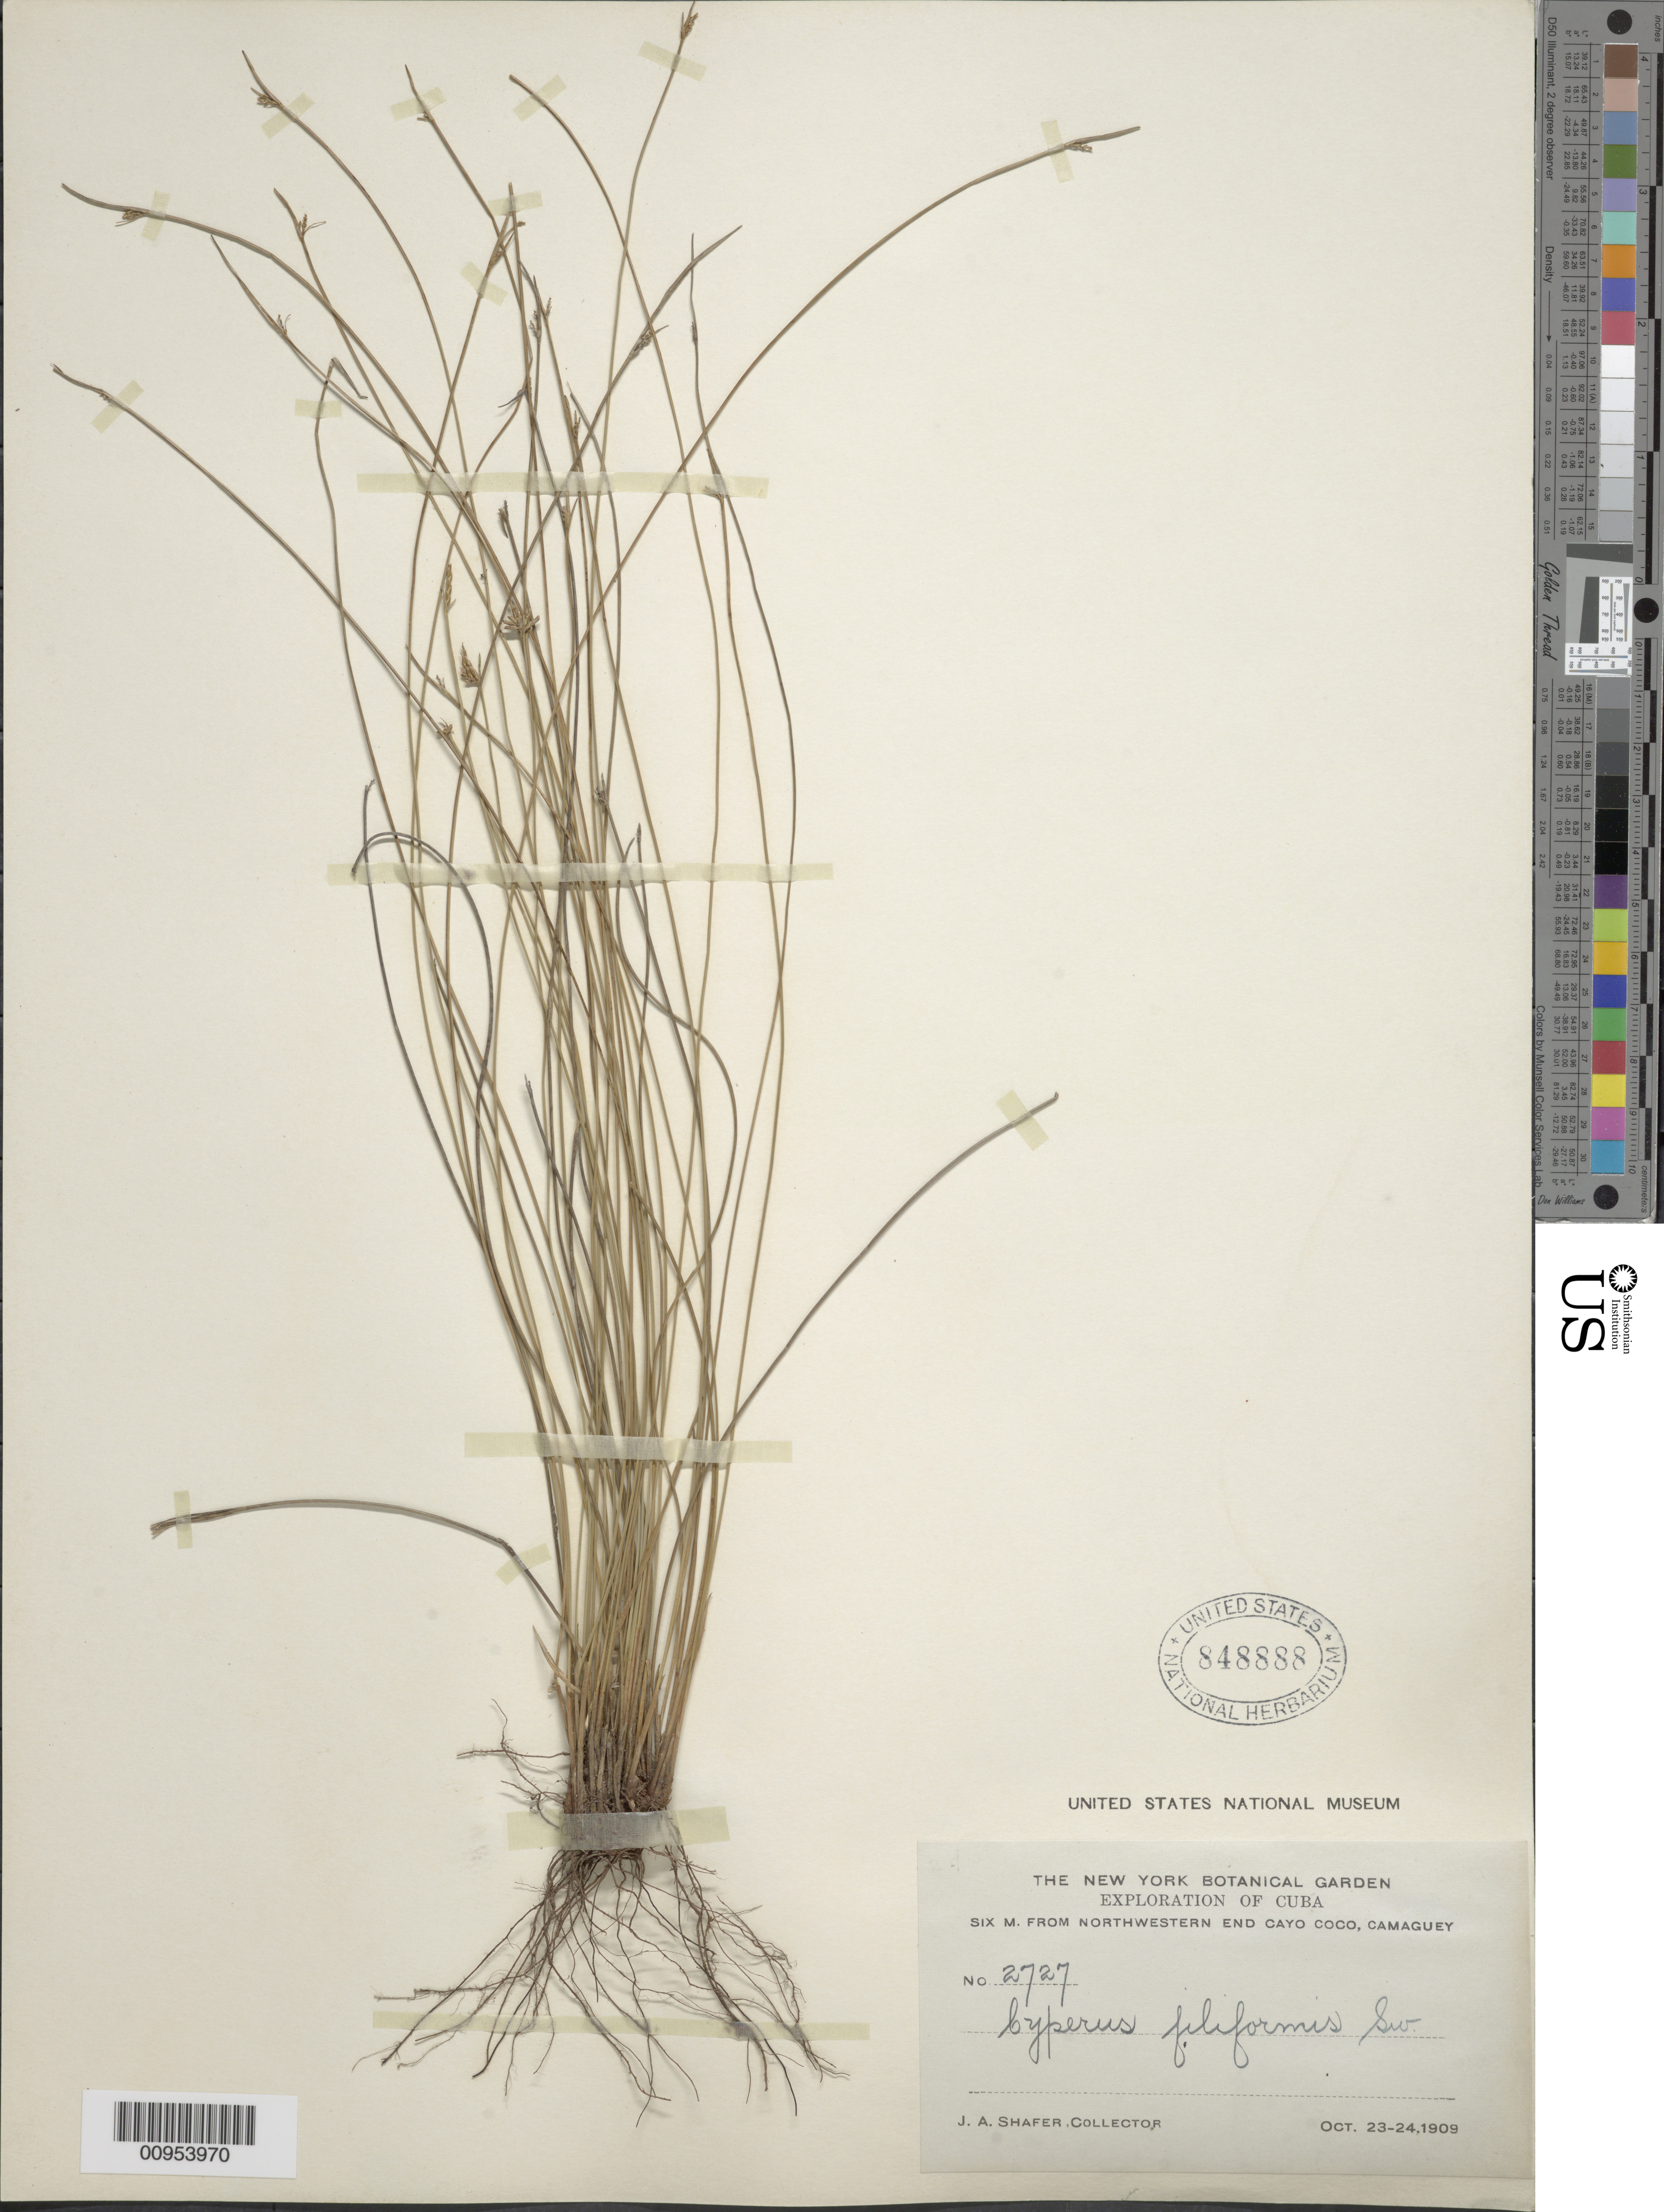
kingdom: Plantae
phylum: Tracheophyta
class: Liliopsida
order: Poales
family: Cyperaceae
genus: Cyperus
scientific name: Cyperus filiformis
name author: Sw.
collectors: J. A. Shafer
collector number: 2727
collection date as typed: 23 Oct 1909 to 24 Oct 1909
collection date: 1909-10-23/1909-10-24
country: Cuba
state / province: Camagüey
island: Cuba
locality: Six m from northwestern end Cayo Coco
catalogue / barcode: US 848888